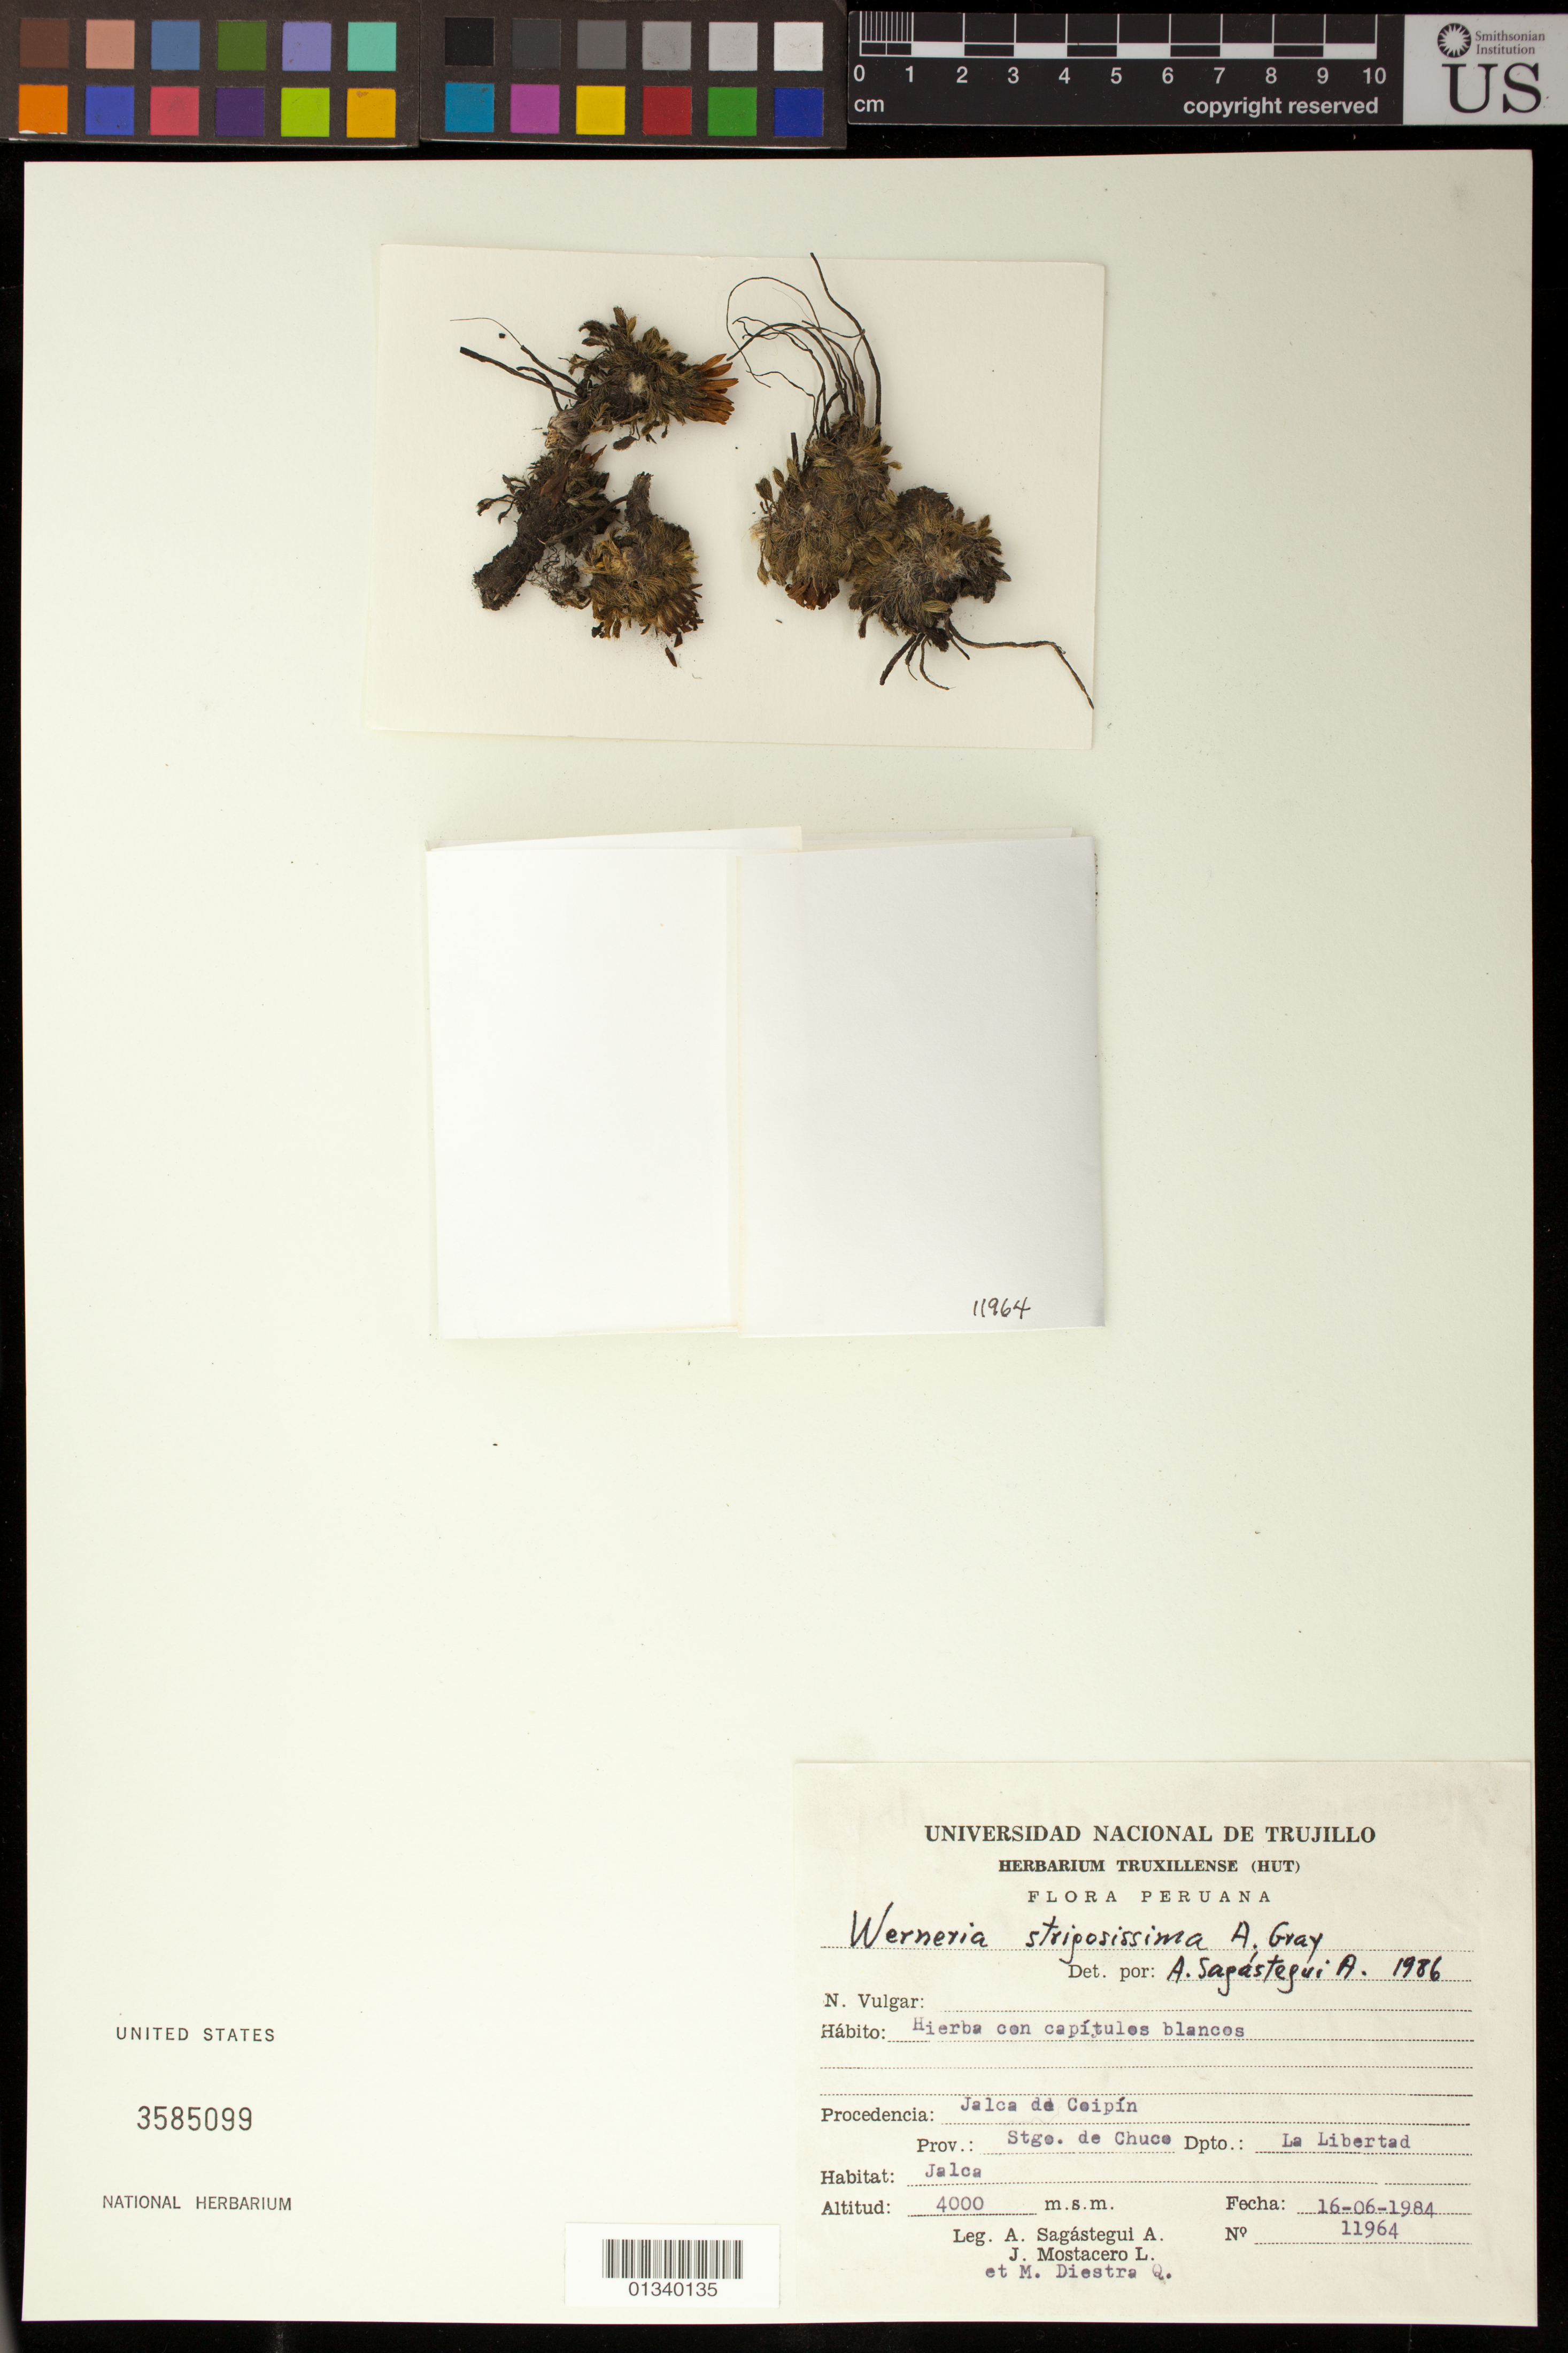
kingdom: Plantae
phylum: Tracheophyta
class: Magnoliopsida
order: Asterales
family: Asteraceae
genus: Misbrookea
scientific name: Misbrookea strigosissima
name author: (A. Gray) V.A. Funk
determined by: Funk, Vicki A., (BOT), Smithsonian Institution - National Museum of Natural History (UNITED STATES)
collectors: A. Sagástegui A., J. Mostacero L. & M. Diestra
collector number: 11964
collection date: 1984-06-16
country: El Salvador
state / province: La Libertad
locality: Jalca de Coipín, Prov. Stge de Chuco, Dpto La Libertad, Jalca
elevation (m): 4000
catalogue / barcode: US 3585099